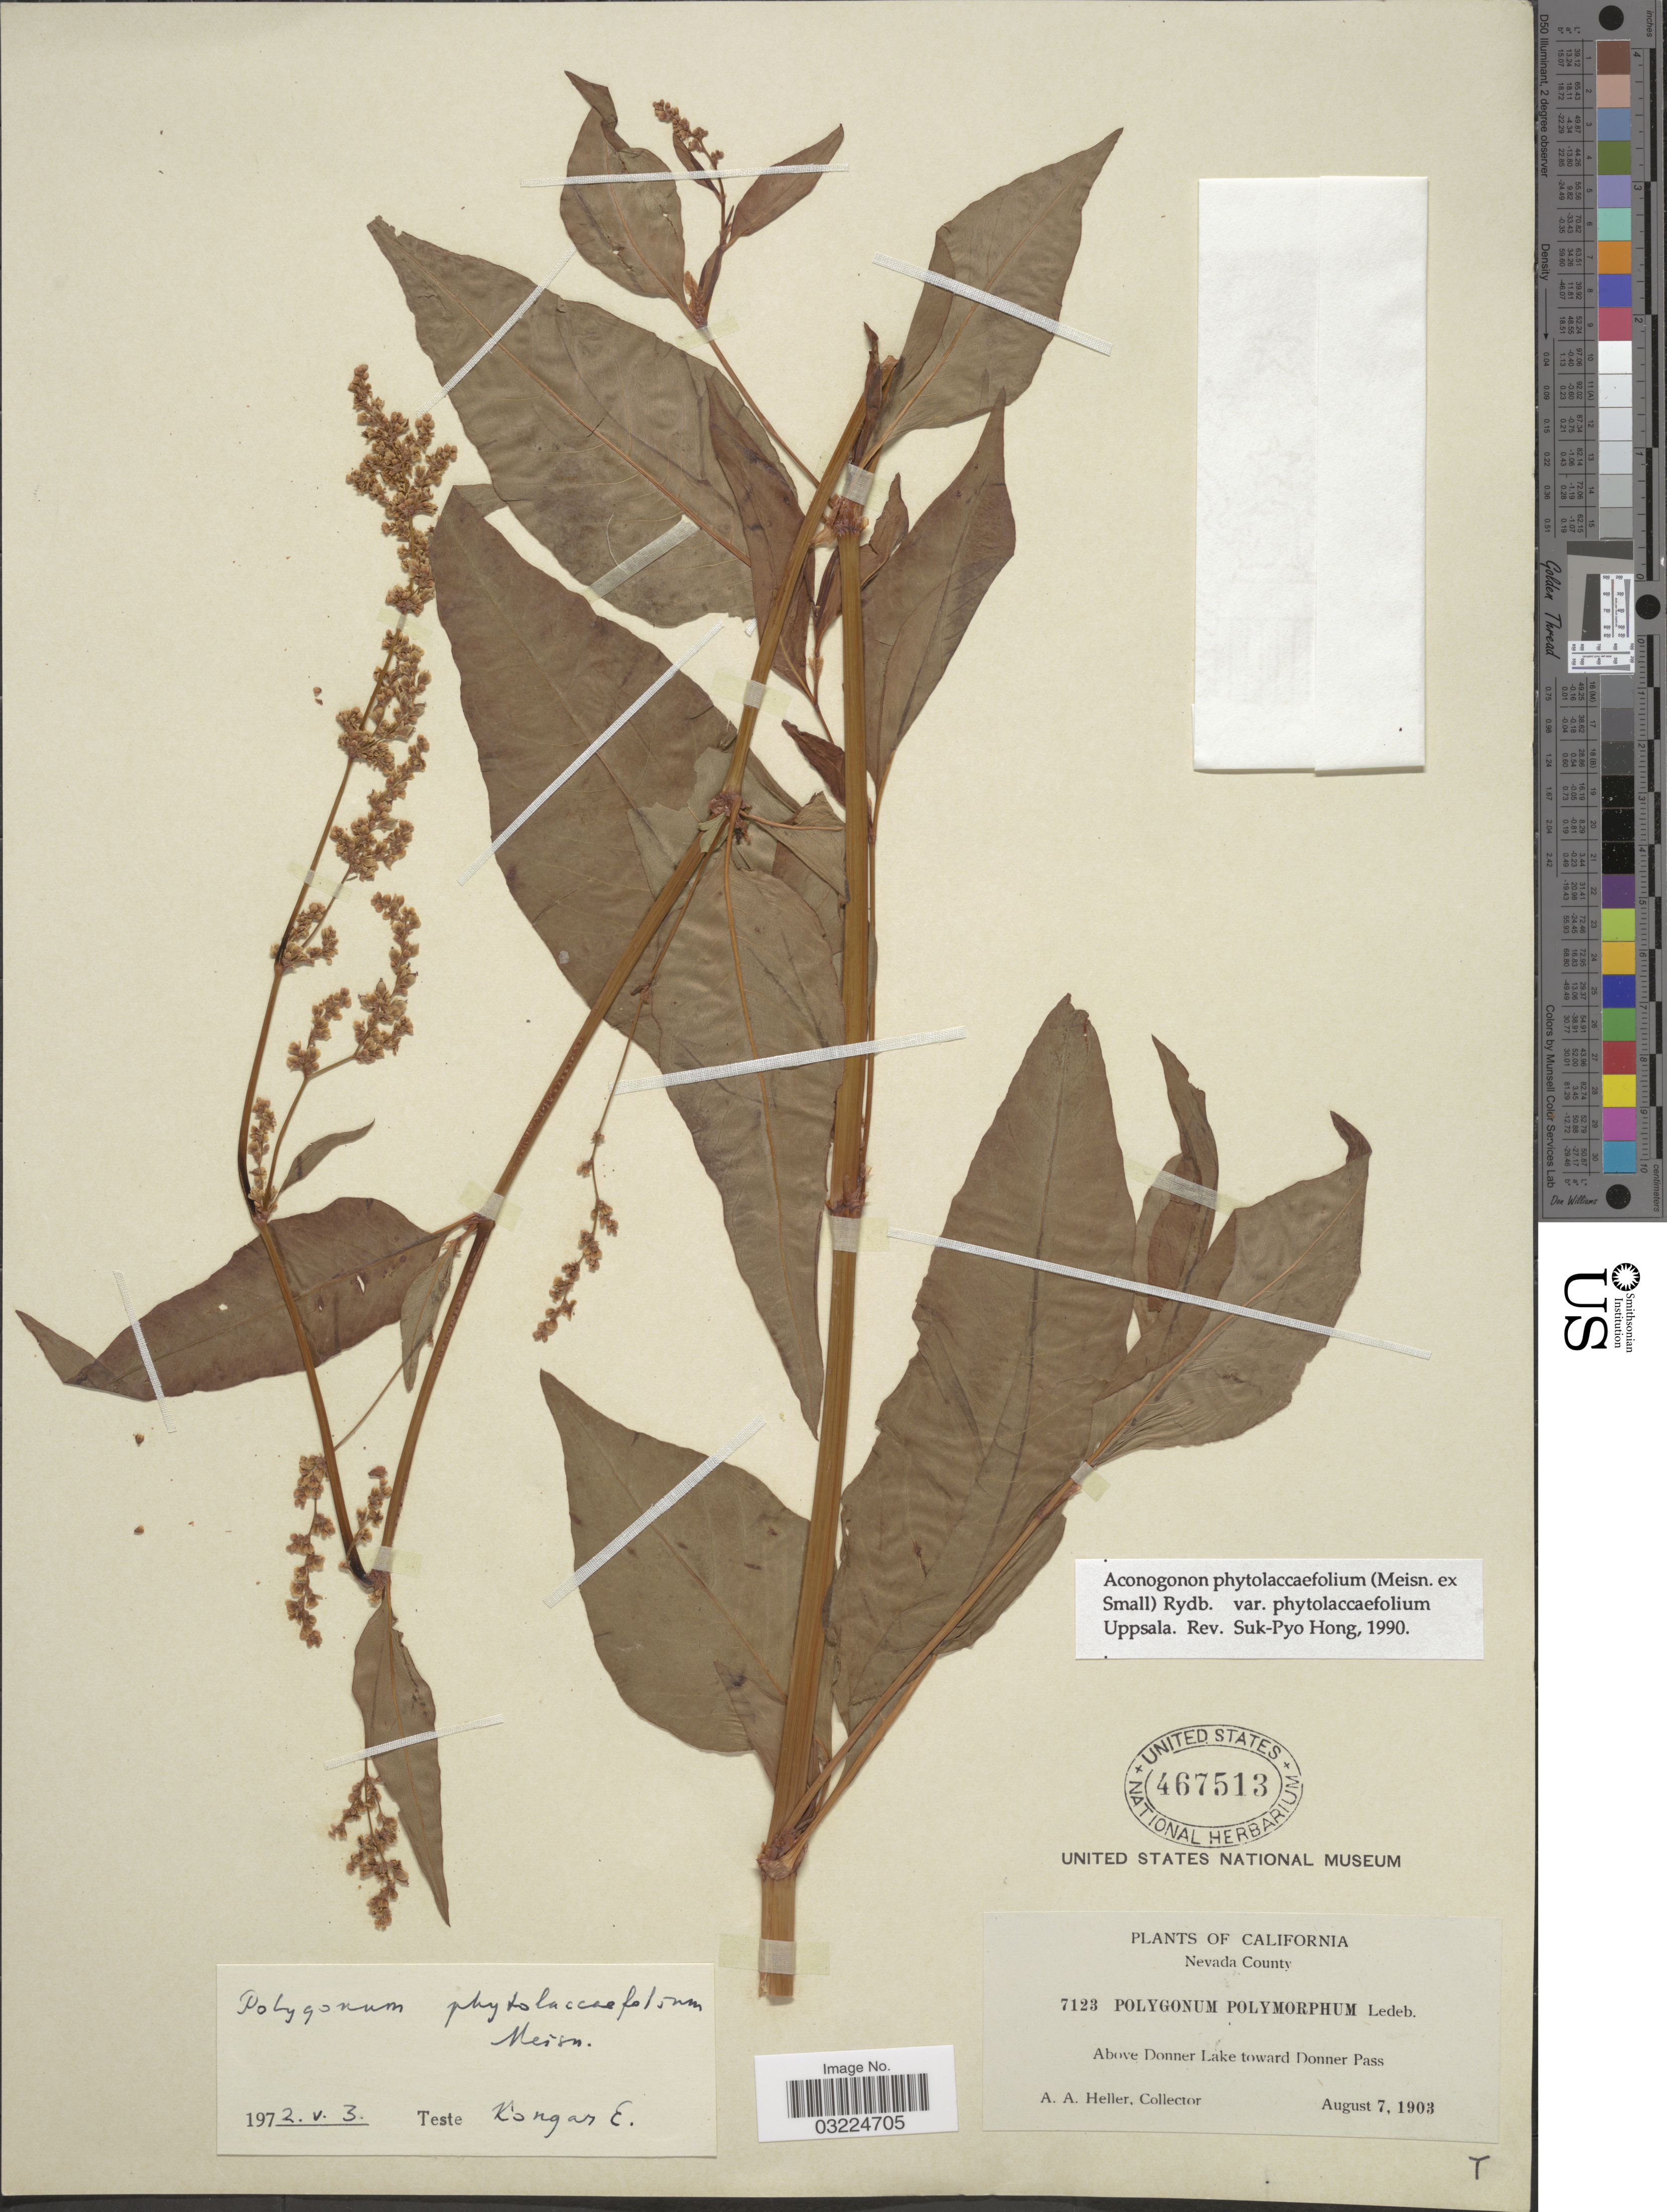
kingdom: Plantae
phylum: Tracheophyta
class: Magnoliopsida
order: Caryophyllales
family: Polygonaceae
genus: Koenigia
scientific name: Koenigia phytolaccifolia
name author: (Meisn. ex Small) T.M. Schust. & Reveal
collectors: A. A. Heller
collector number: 7123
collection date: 1903-08-07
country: United States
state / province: California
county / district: Nevada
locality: Nevada County. Above Donner Lake toward Donner Pass.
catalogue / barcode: US 467513